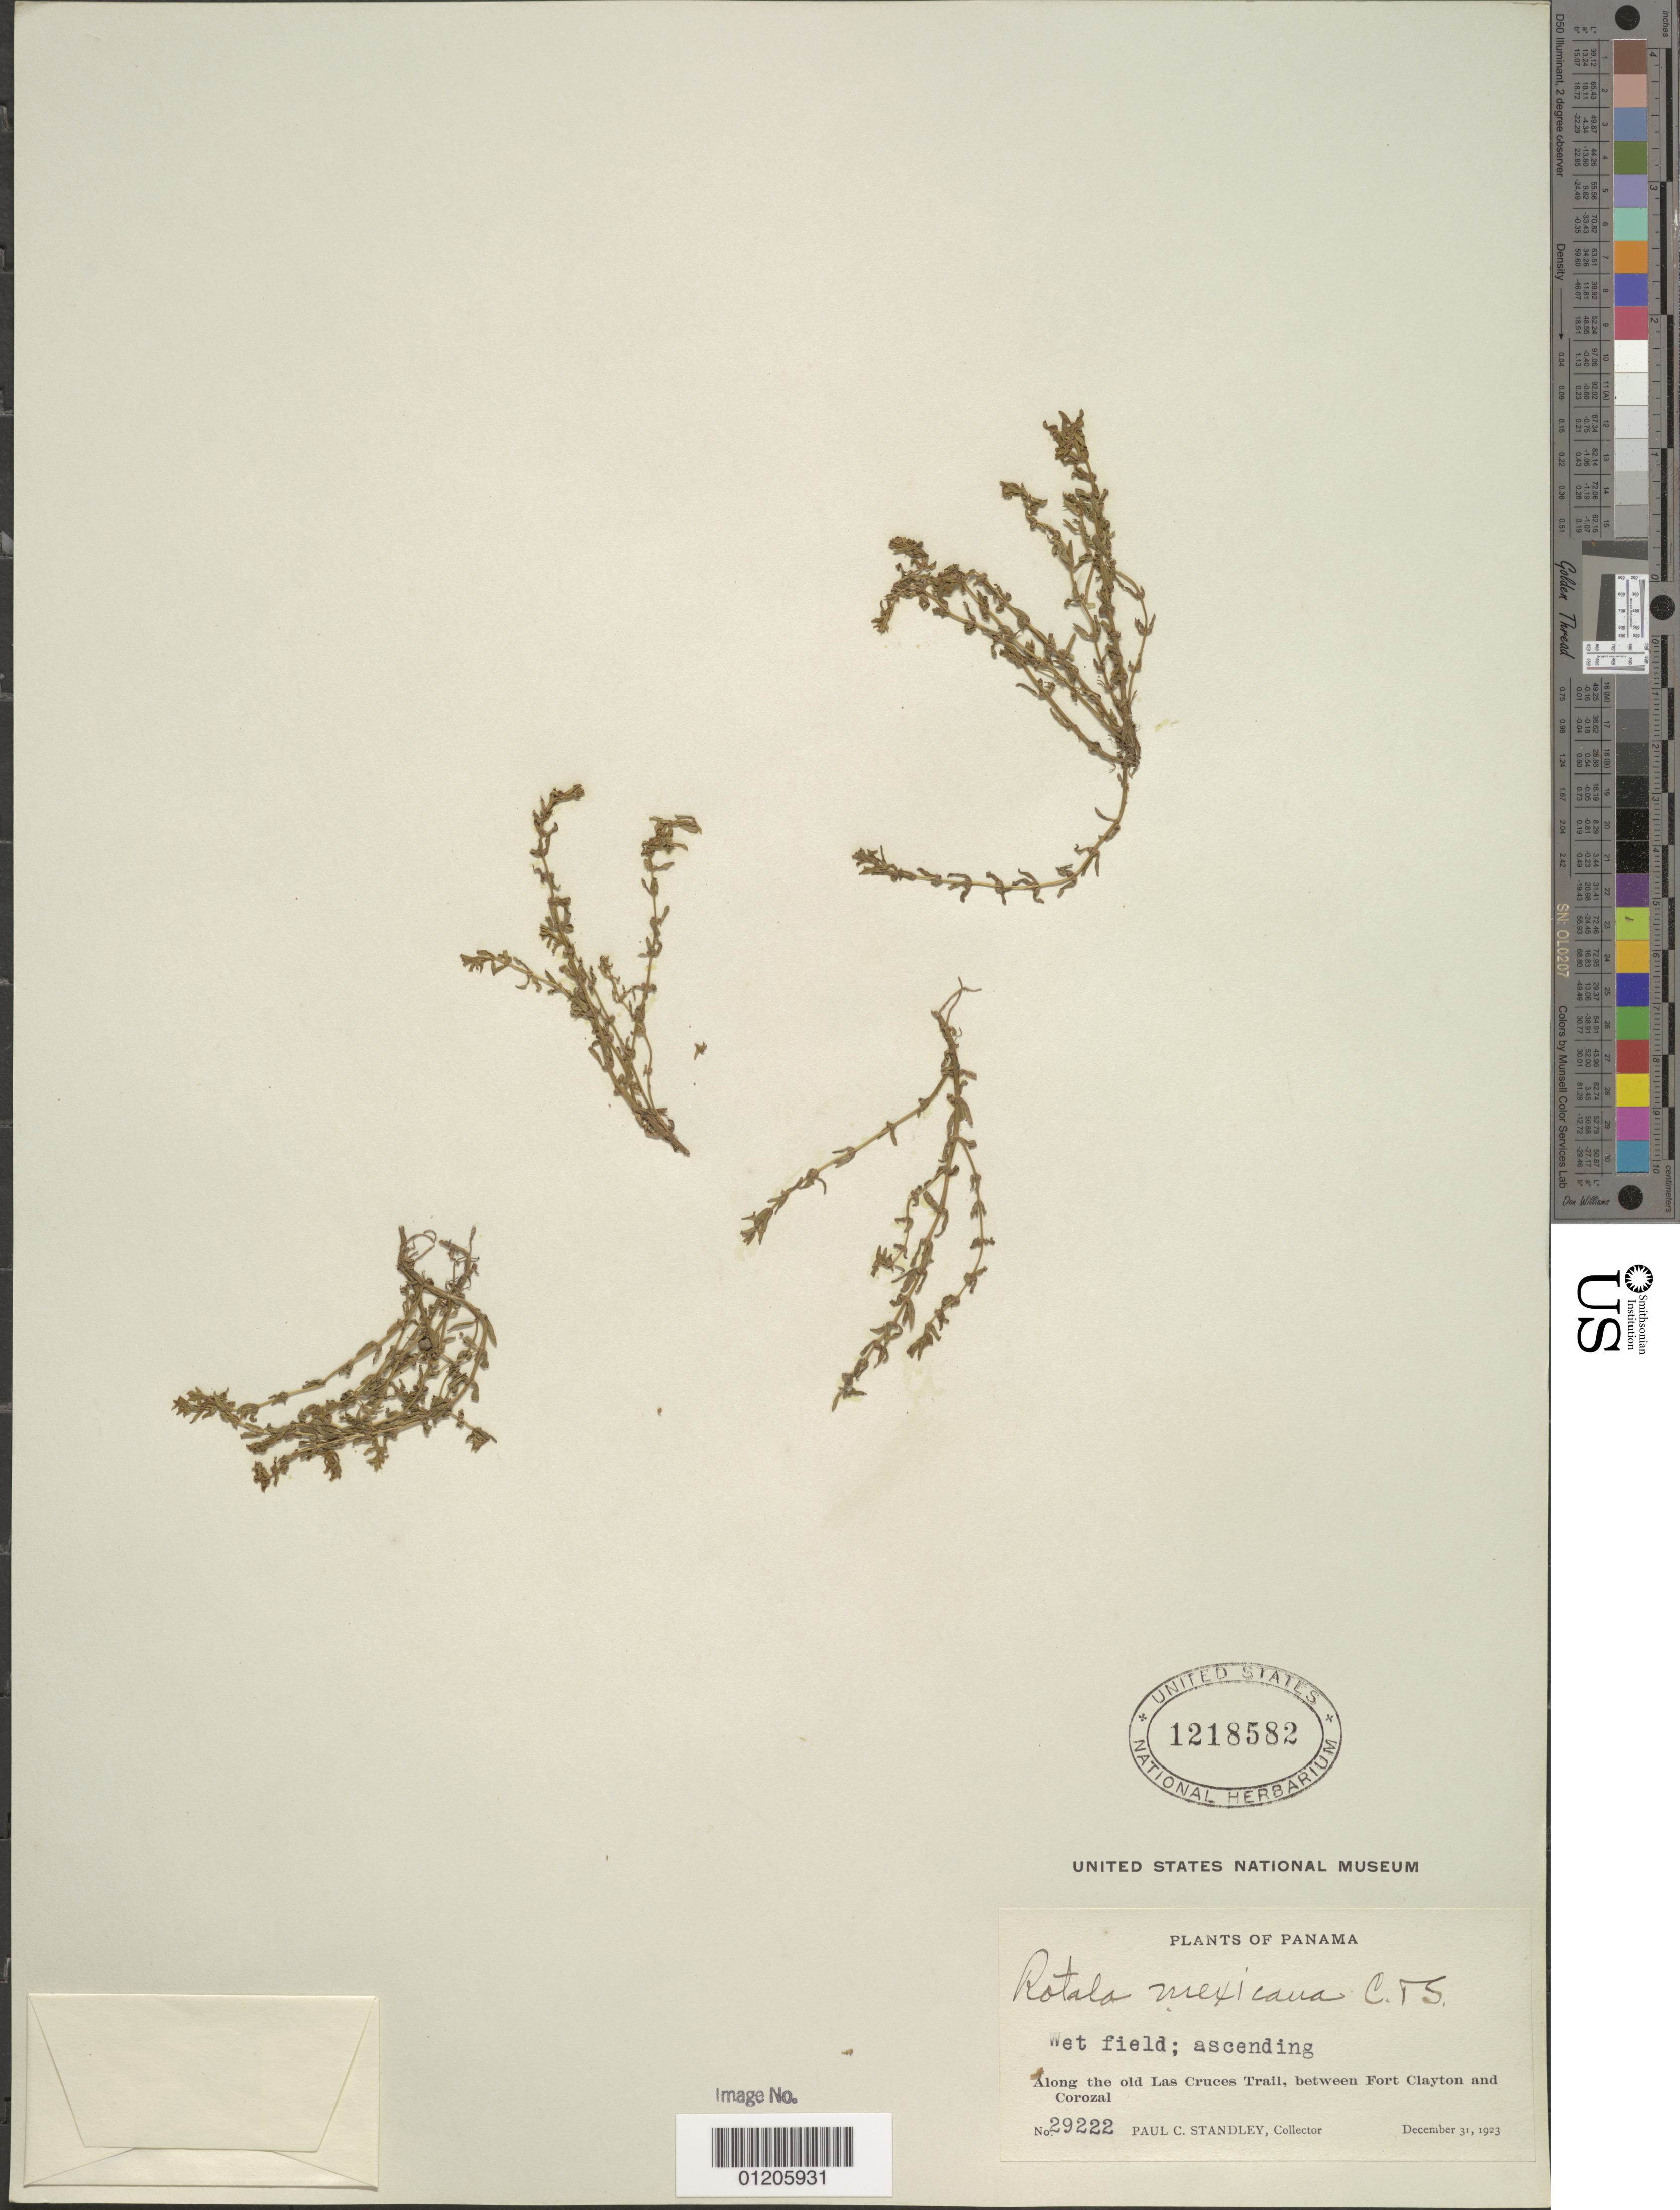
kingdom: Plantae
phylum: Tracheophyta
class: Magnoliopsida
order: Myrtales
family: Lythraceae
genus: Rotala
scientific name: Rotala mexicana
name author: Cham. & Schltdl.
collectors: P. C. Standley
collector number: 29222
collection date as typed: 31 Dec 1923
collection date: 1923-12-31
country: Panama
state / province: Panamá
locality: Along the old Las Cruces Trail, between Fort Clayton and Corozal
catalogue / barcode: US 1218582